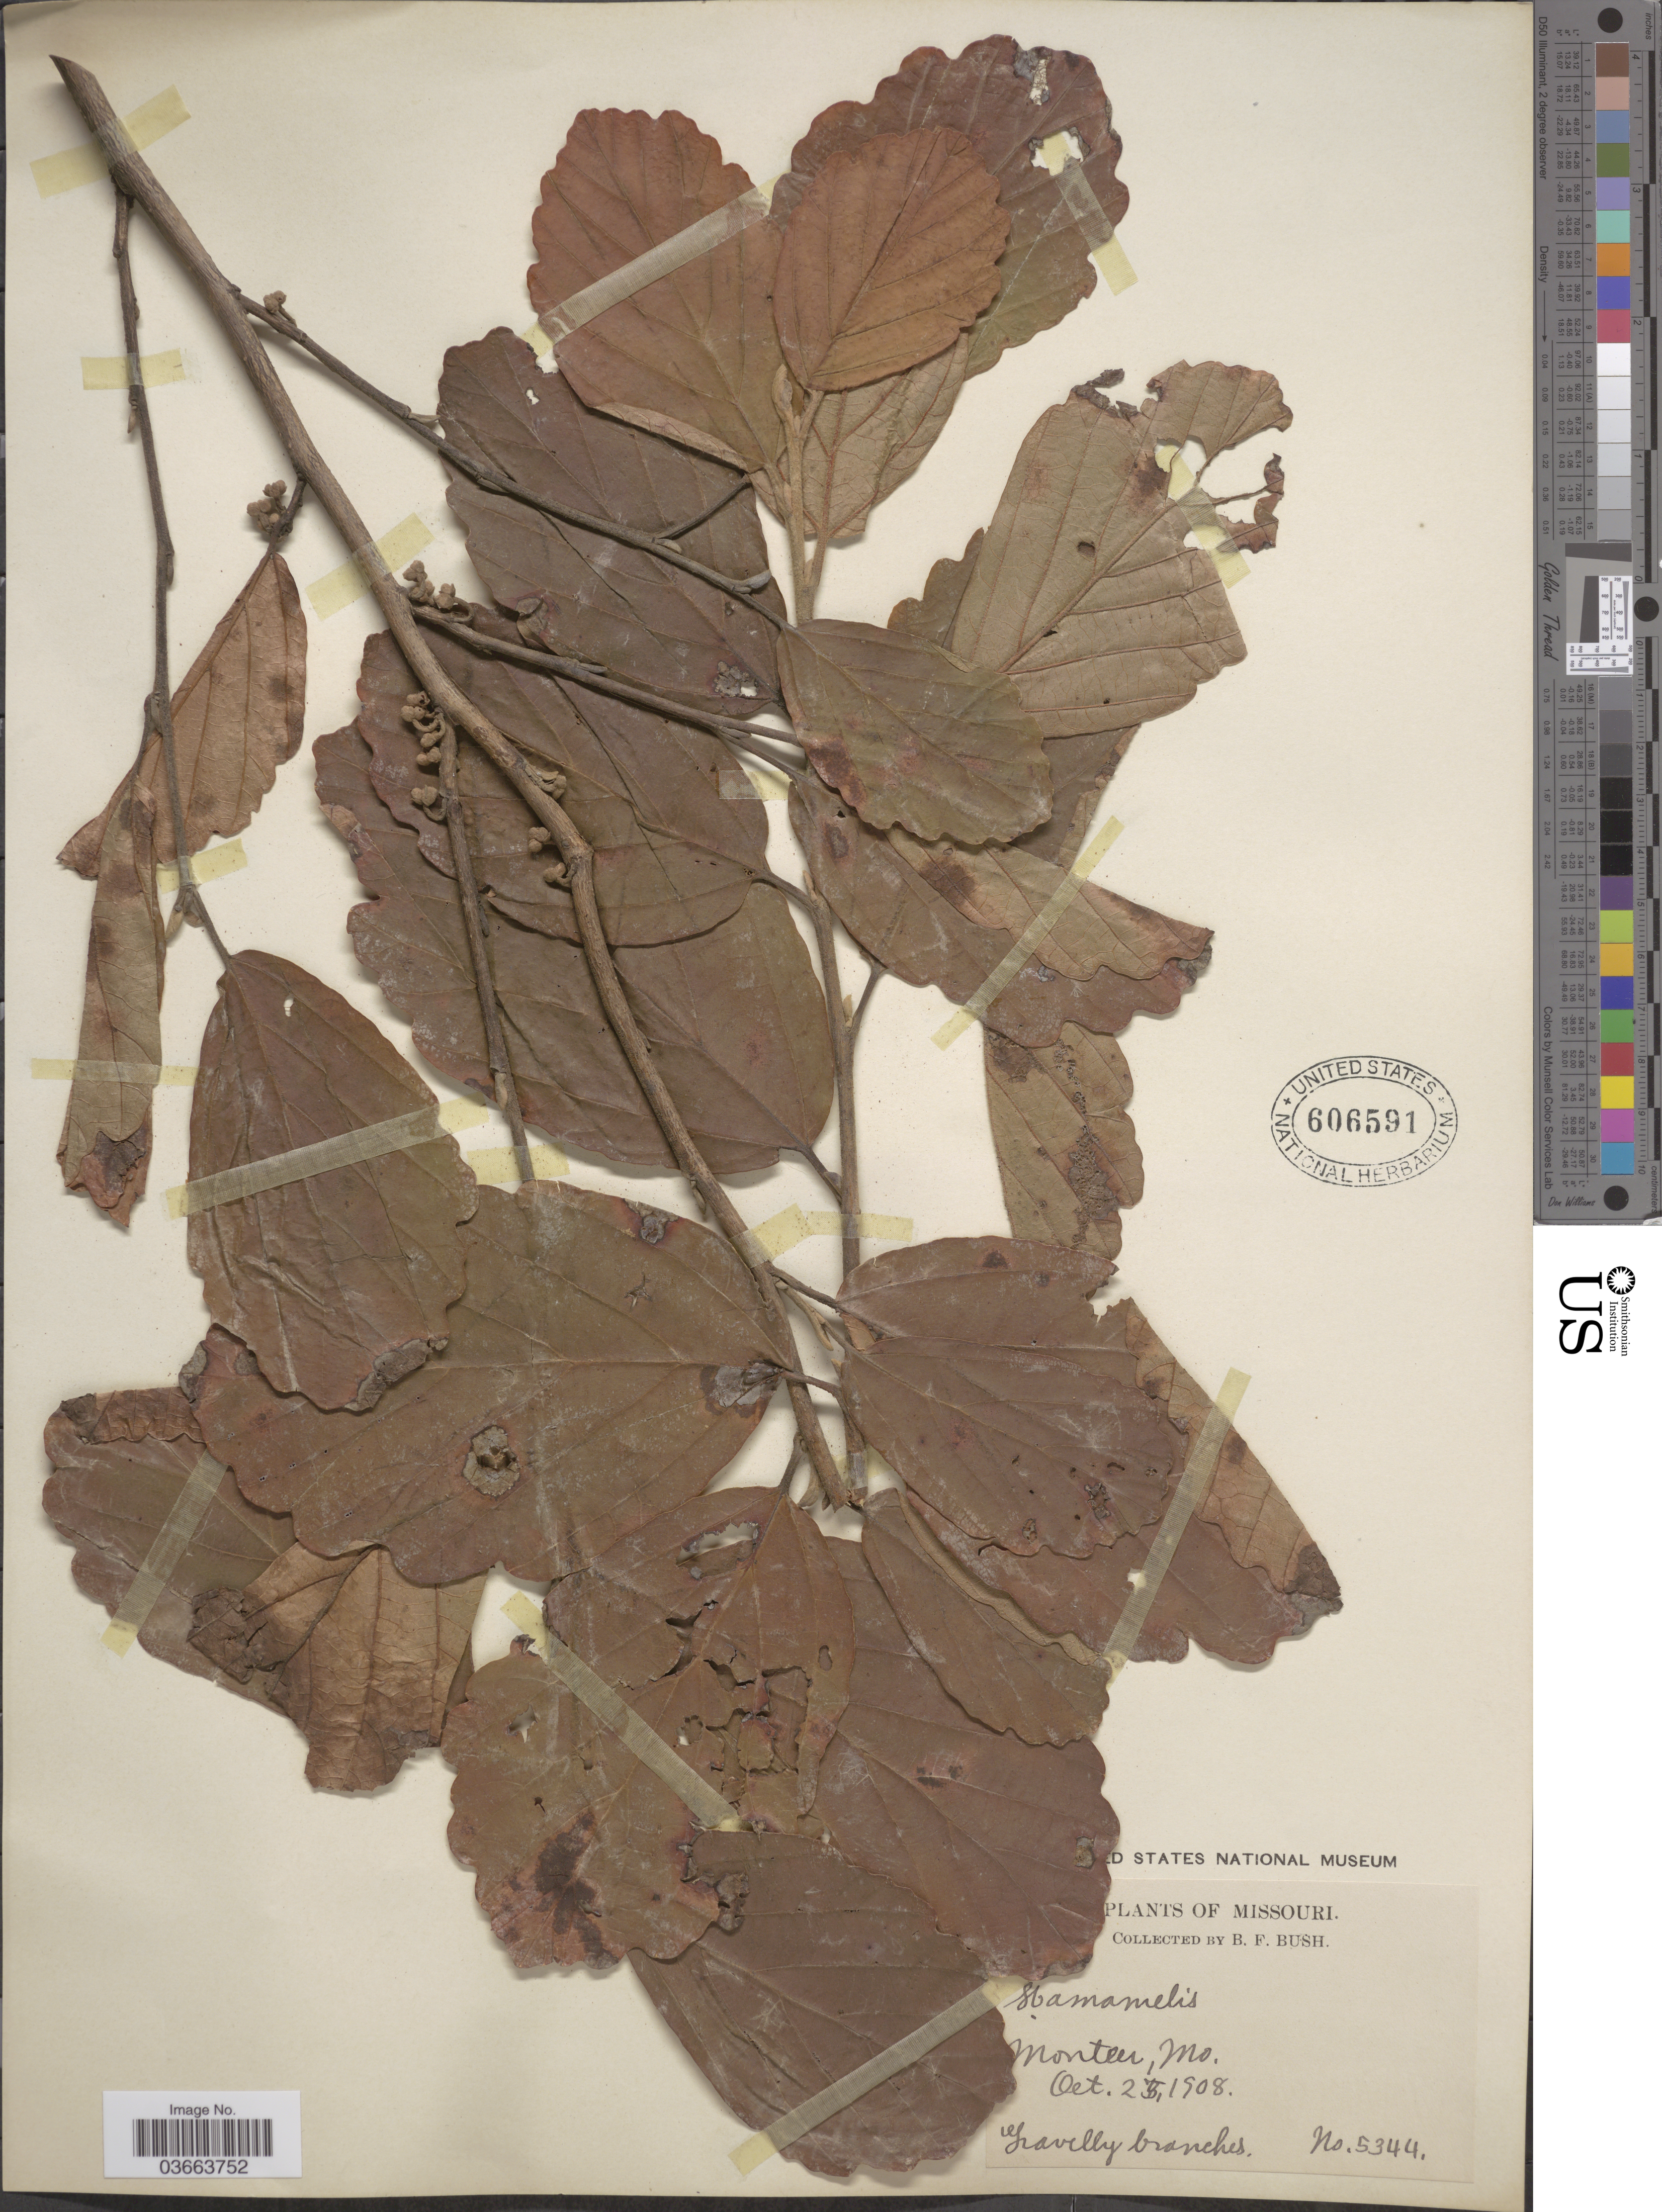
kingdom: Plantae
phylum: Tracheophyta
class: Magnoliopsida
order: Saxifragales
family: Hamamelidaceae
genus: Hamamelis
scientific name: Hamamelis vernalis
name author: Sarg.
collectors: B. F. Bush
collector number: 5344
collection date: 1908-10-25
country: United States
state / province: Missouri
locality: Monteer.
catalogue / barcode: US 606591